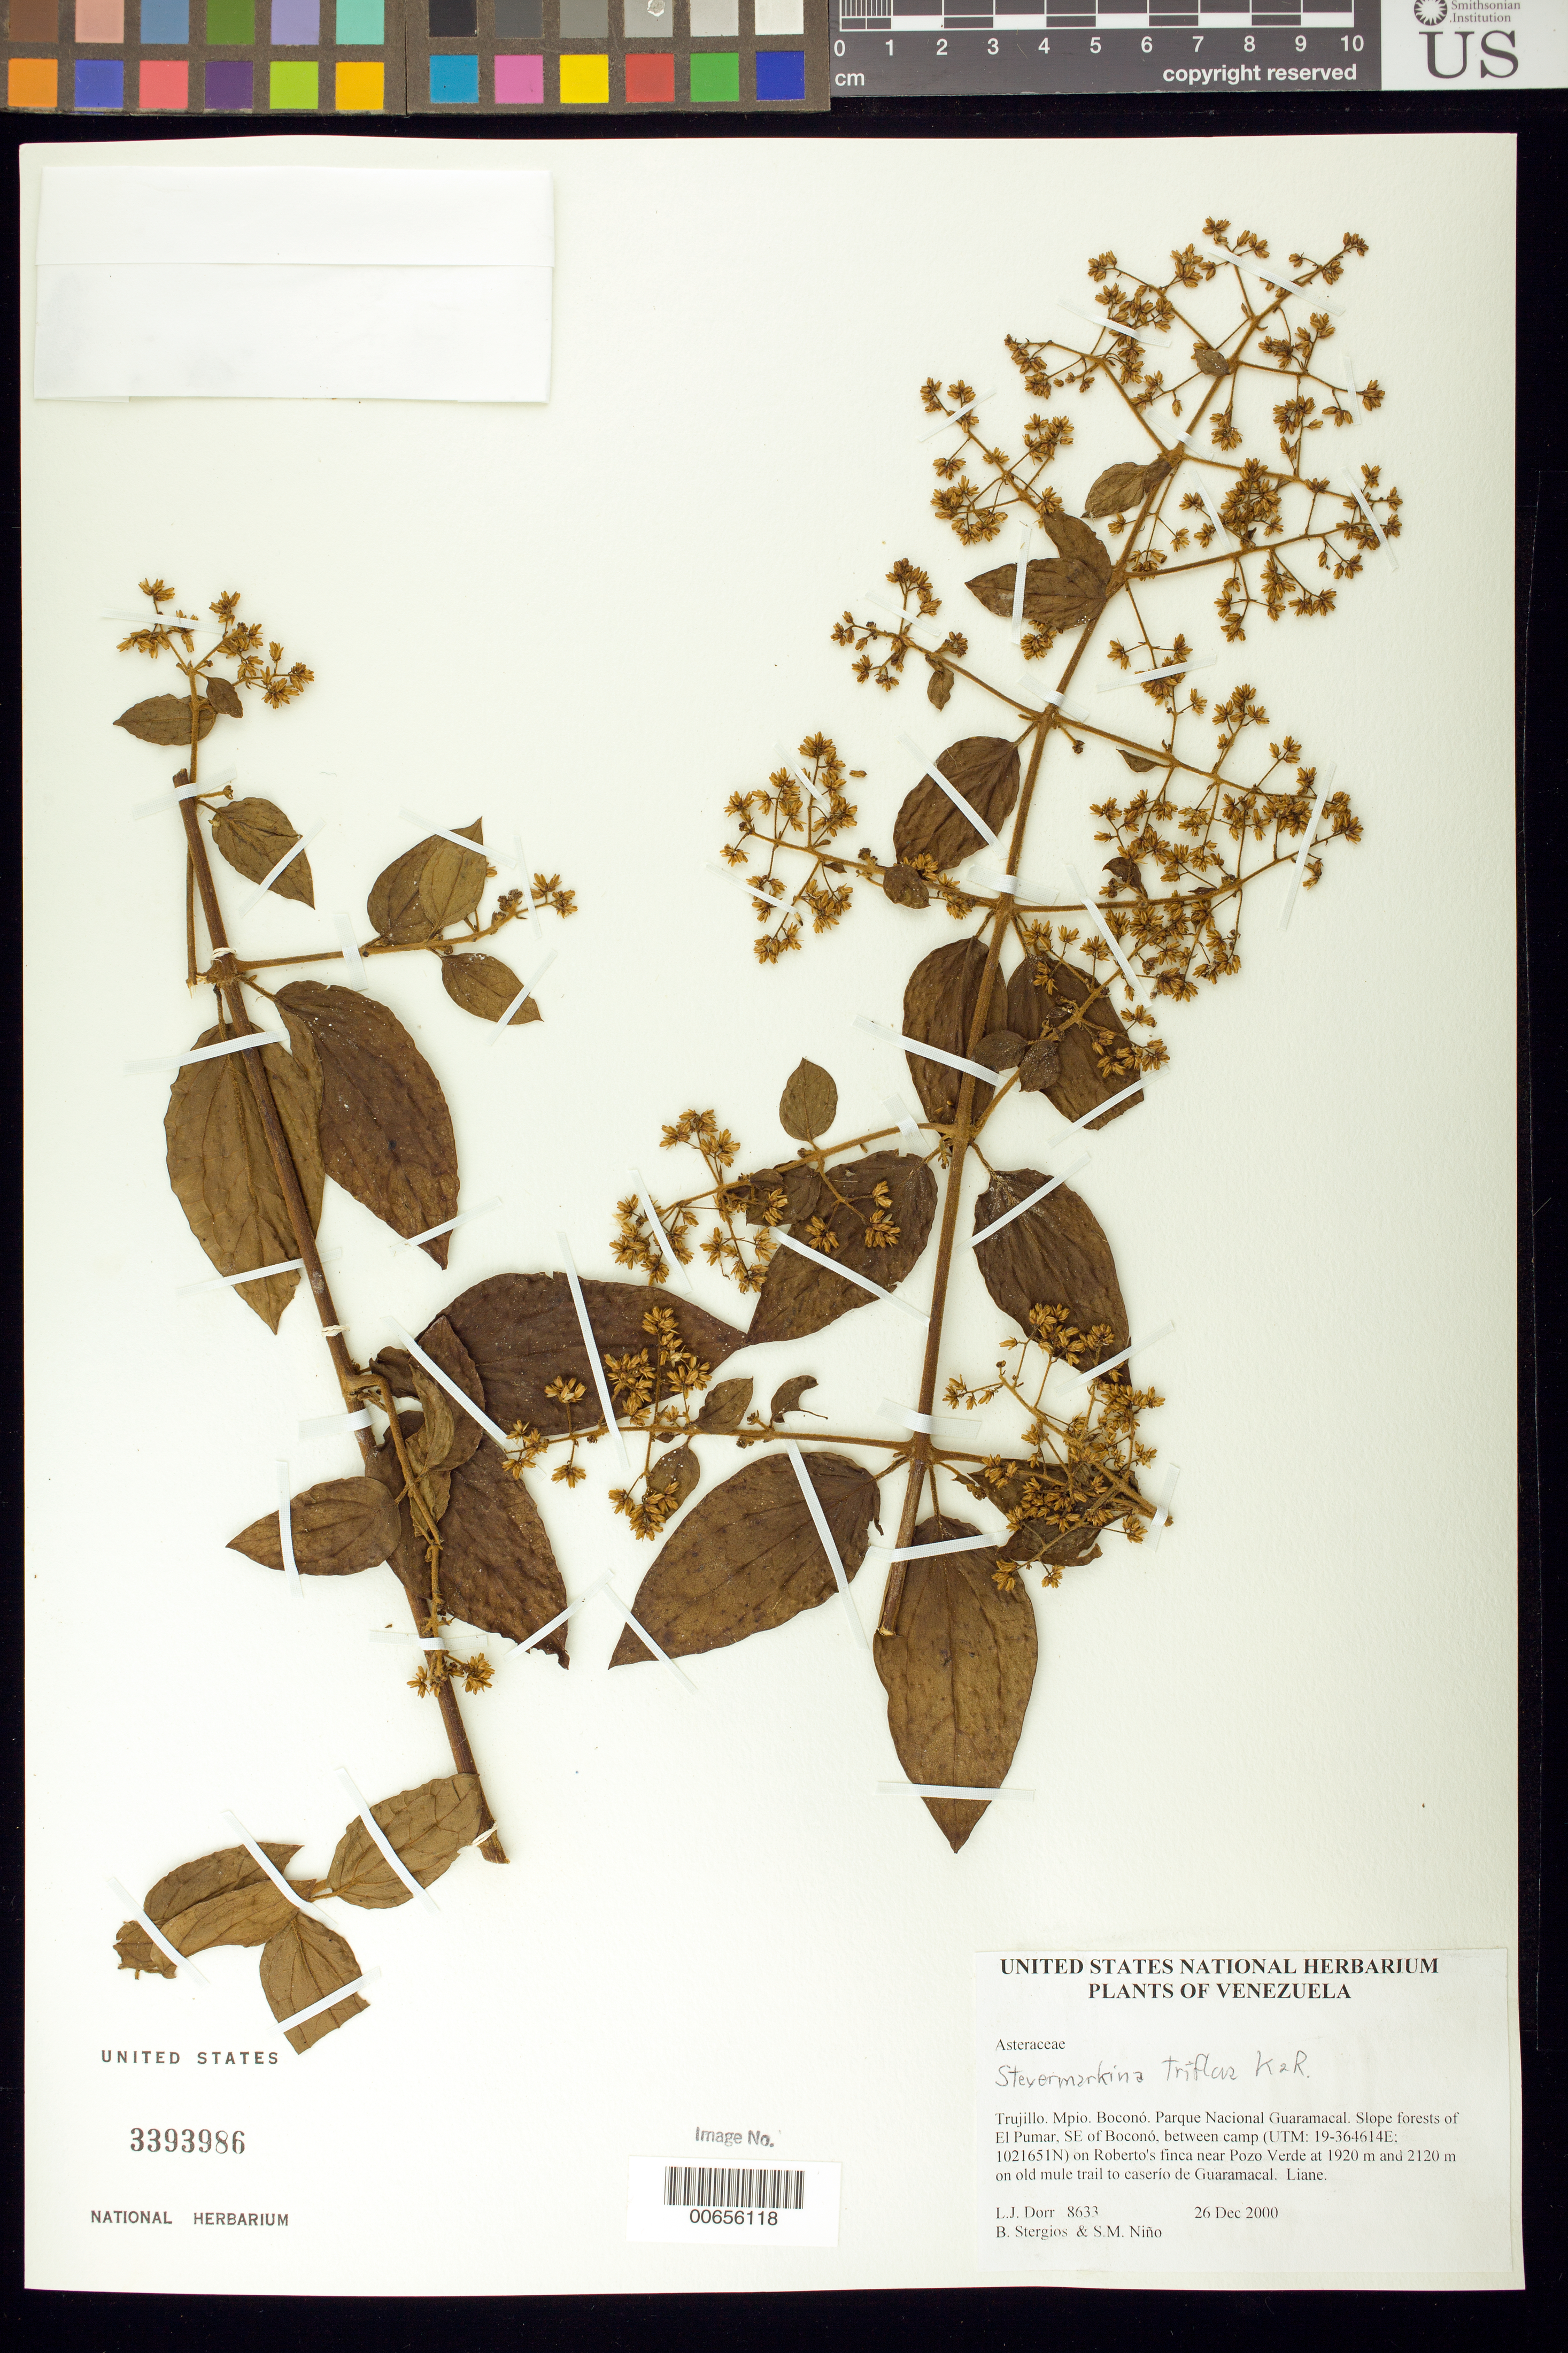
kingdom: Plantae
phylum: Tracheophyta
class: Magnoliopsida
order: Asterales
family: Asteraceae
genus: Steyermarkina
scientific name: Steyermarkina triflora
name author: R.M. King & H. Rob.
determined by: Robinson, Harold E., (US)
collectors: L. J. Dorr, B. G. Stergios & S. M. Niño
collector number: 8633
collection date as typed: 26 Dec 2000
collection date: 2000-12-26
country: Venezuela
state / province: Trujillo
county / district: Boconó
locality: Parque Nacional Guaramacal. El Pumar, SE of Boconó, between camp on Roberto's finca near Pozo Verde at 1920 m and 2120 m on old mule trail to caserío de Guaramacal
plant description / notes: PORT, TEX, US, VEN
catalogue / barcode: US 3393986